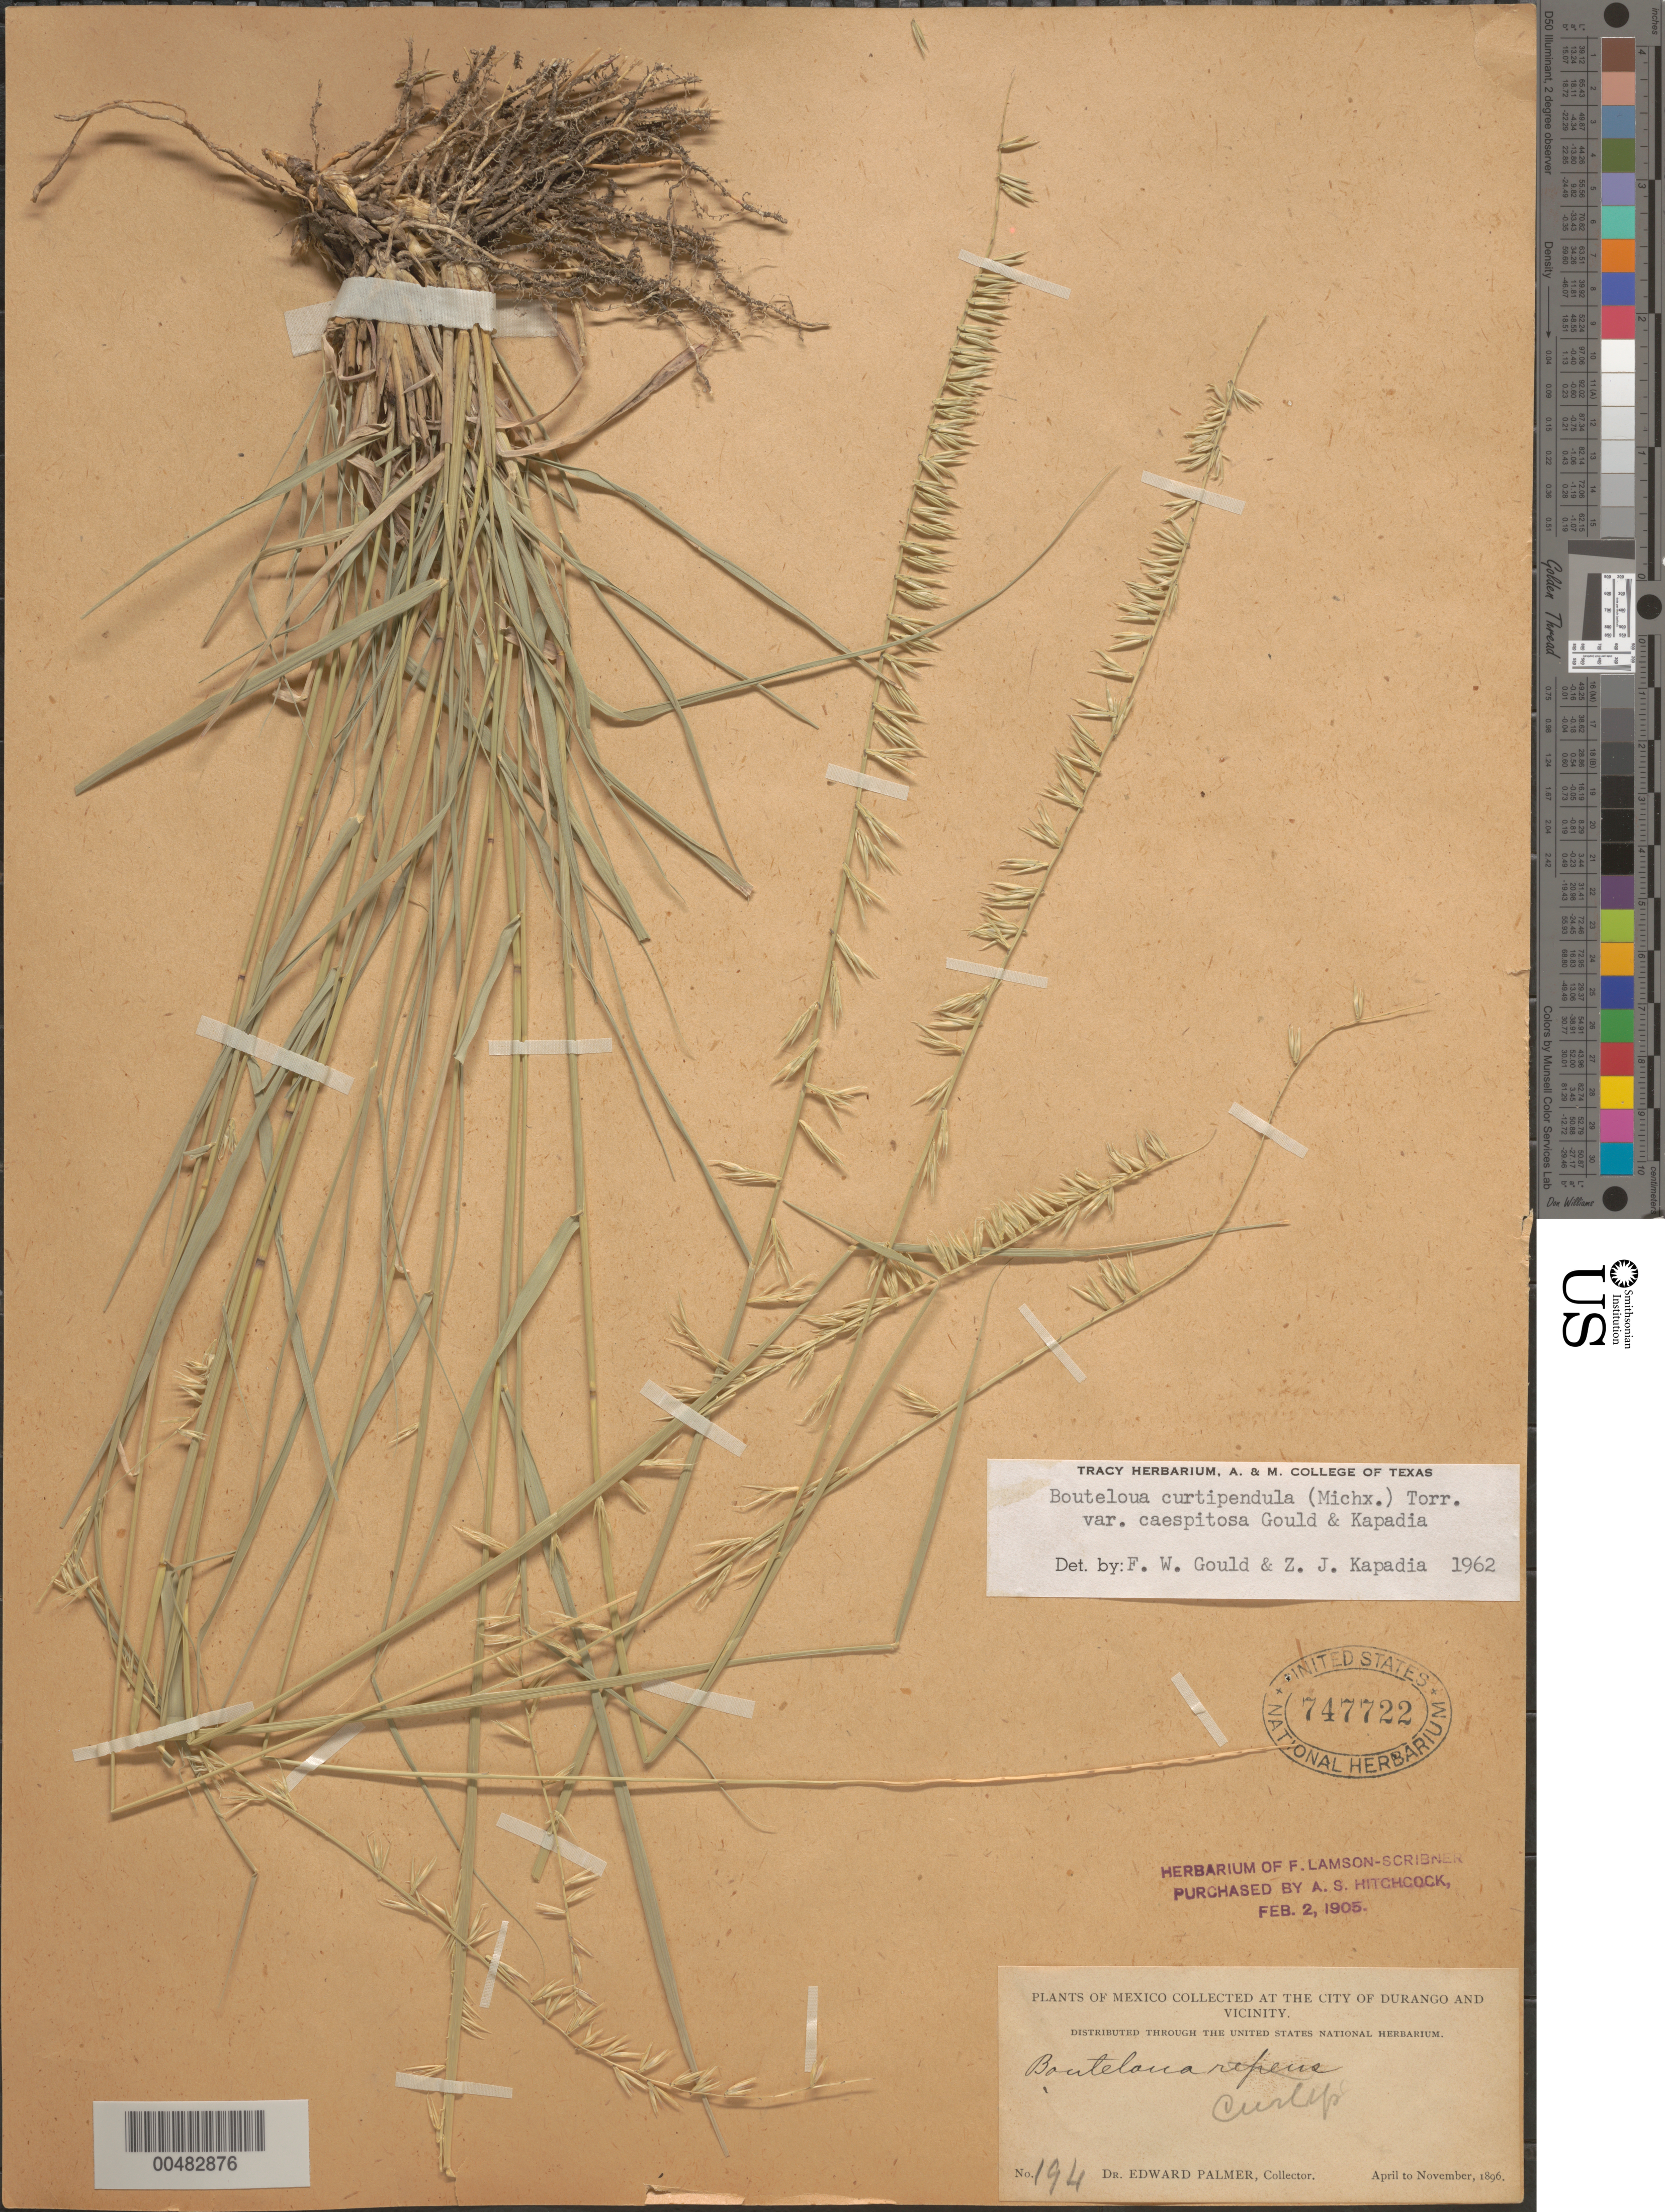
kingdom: Plantae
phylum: Tracheophyta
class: Liliopsida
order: Poales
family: Poaceae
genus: Bouteloua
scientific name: Bouteloua curtipendula var. caespitosa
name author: Gould & Kapadia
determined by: Gould, F. W.; Kapadia, Zarir J.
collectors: E. Palmer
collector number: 194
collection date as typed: Apr 1896 to Nov 1896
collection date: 1896-04/1896-11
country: Mexico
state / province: Durango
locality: City of Durango and vicinity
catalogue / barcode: US 747722